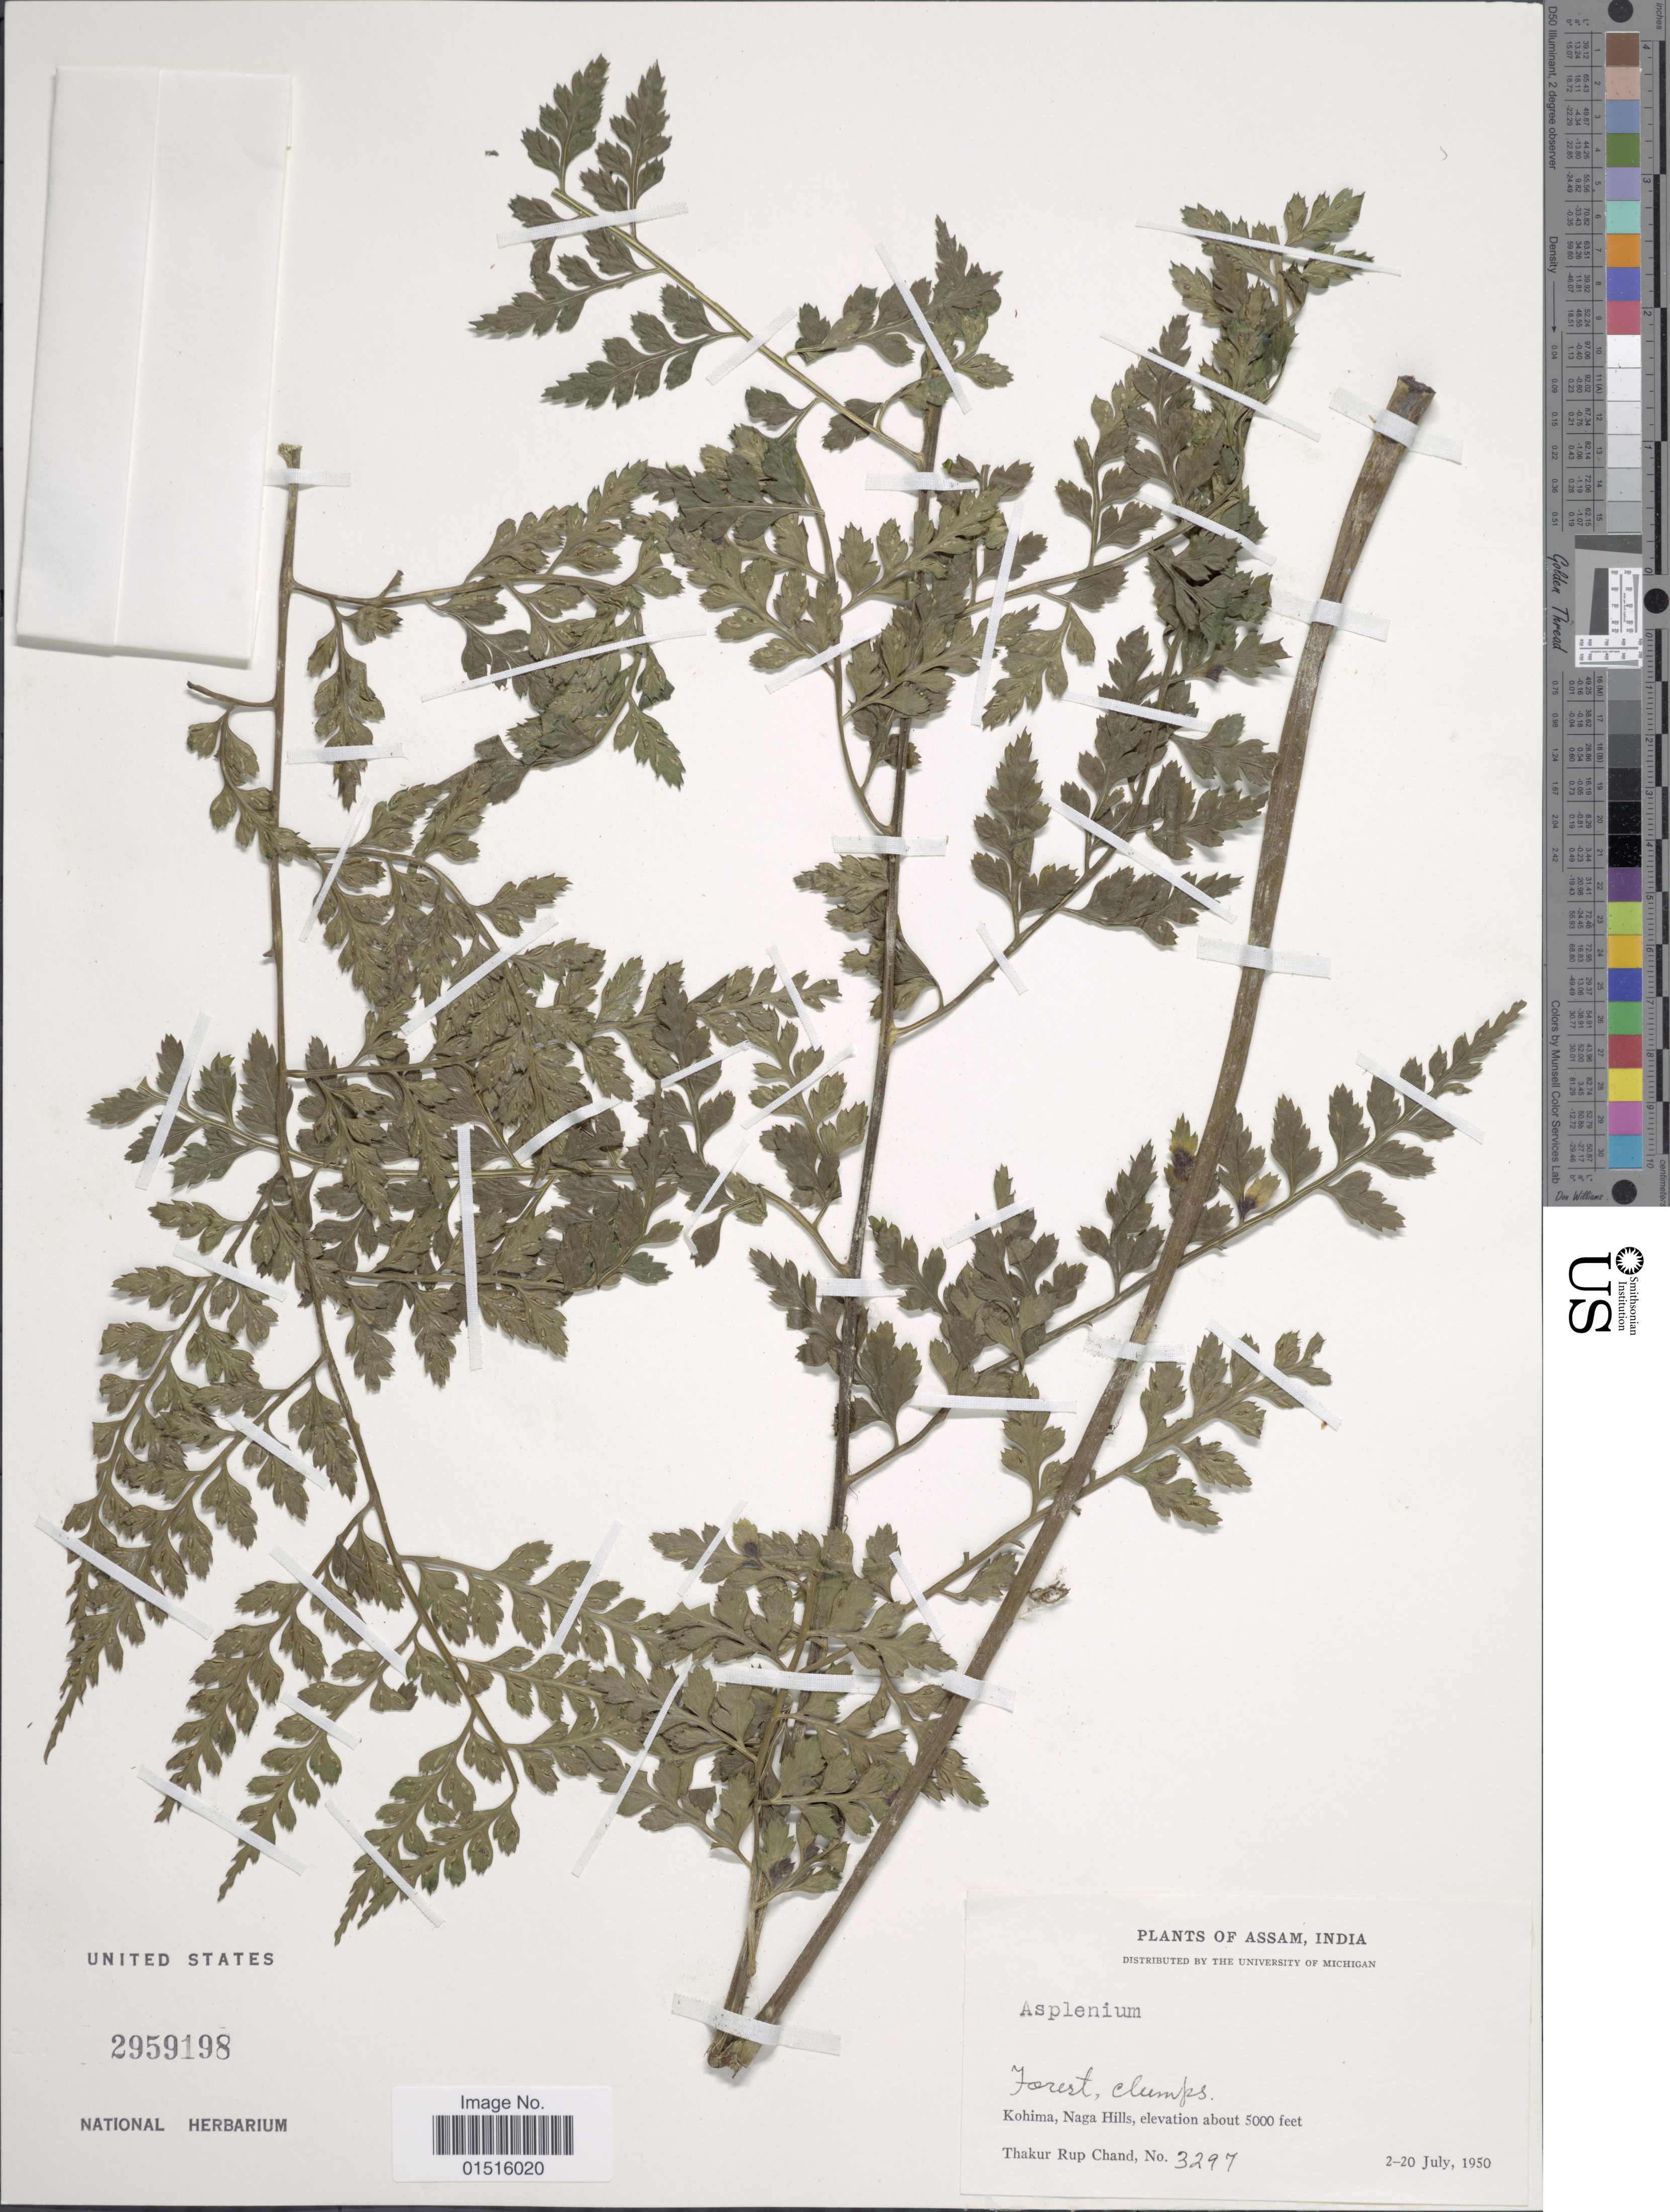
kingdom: Plantae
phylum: Tracheophyta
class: Polypodiopsida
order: Polypodiales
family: Aspleniaceae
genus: Asplenium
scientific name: Asplenium sp.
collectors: T. R. Chand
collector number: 3297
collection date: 1950-07-02/1950-07-20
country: India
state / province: Nagaland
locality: Plants of Assam, Kohima, Naga Hills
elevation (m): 1524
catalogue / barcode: US 2959198